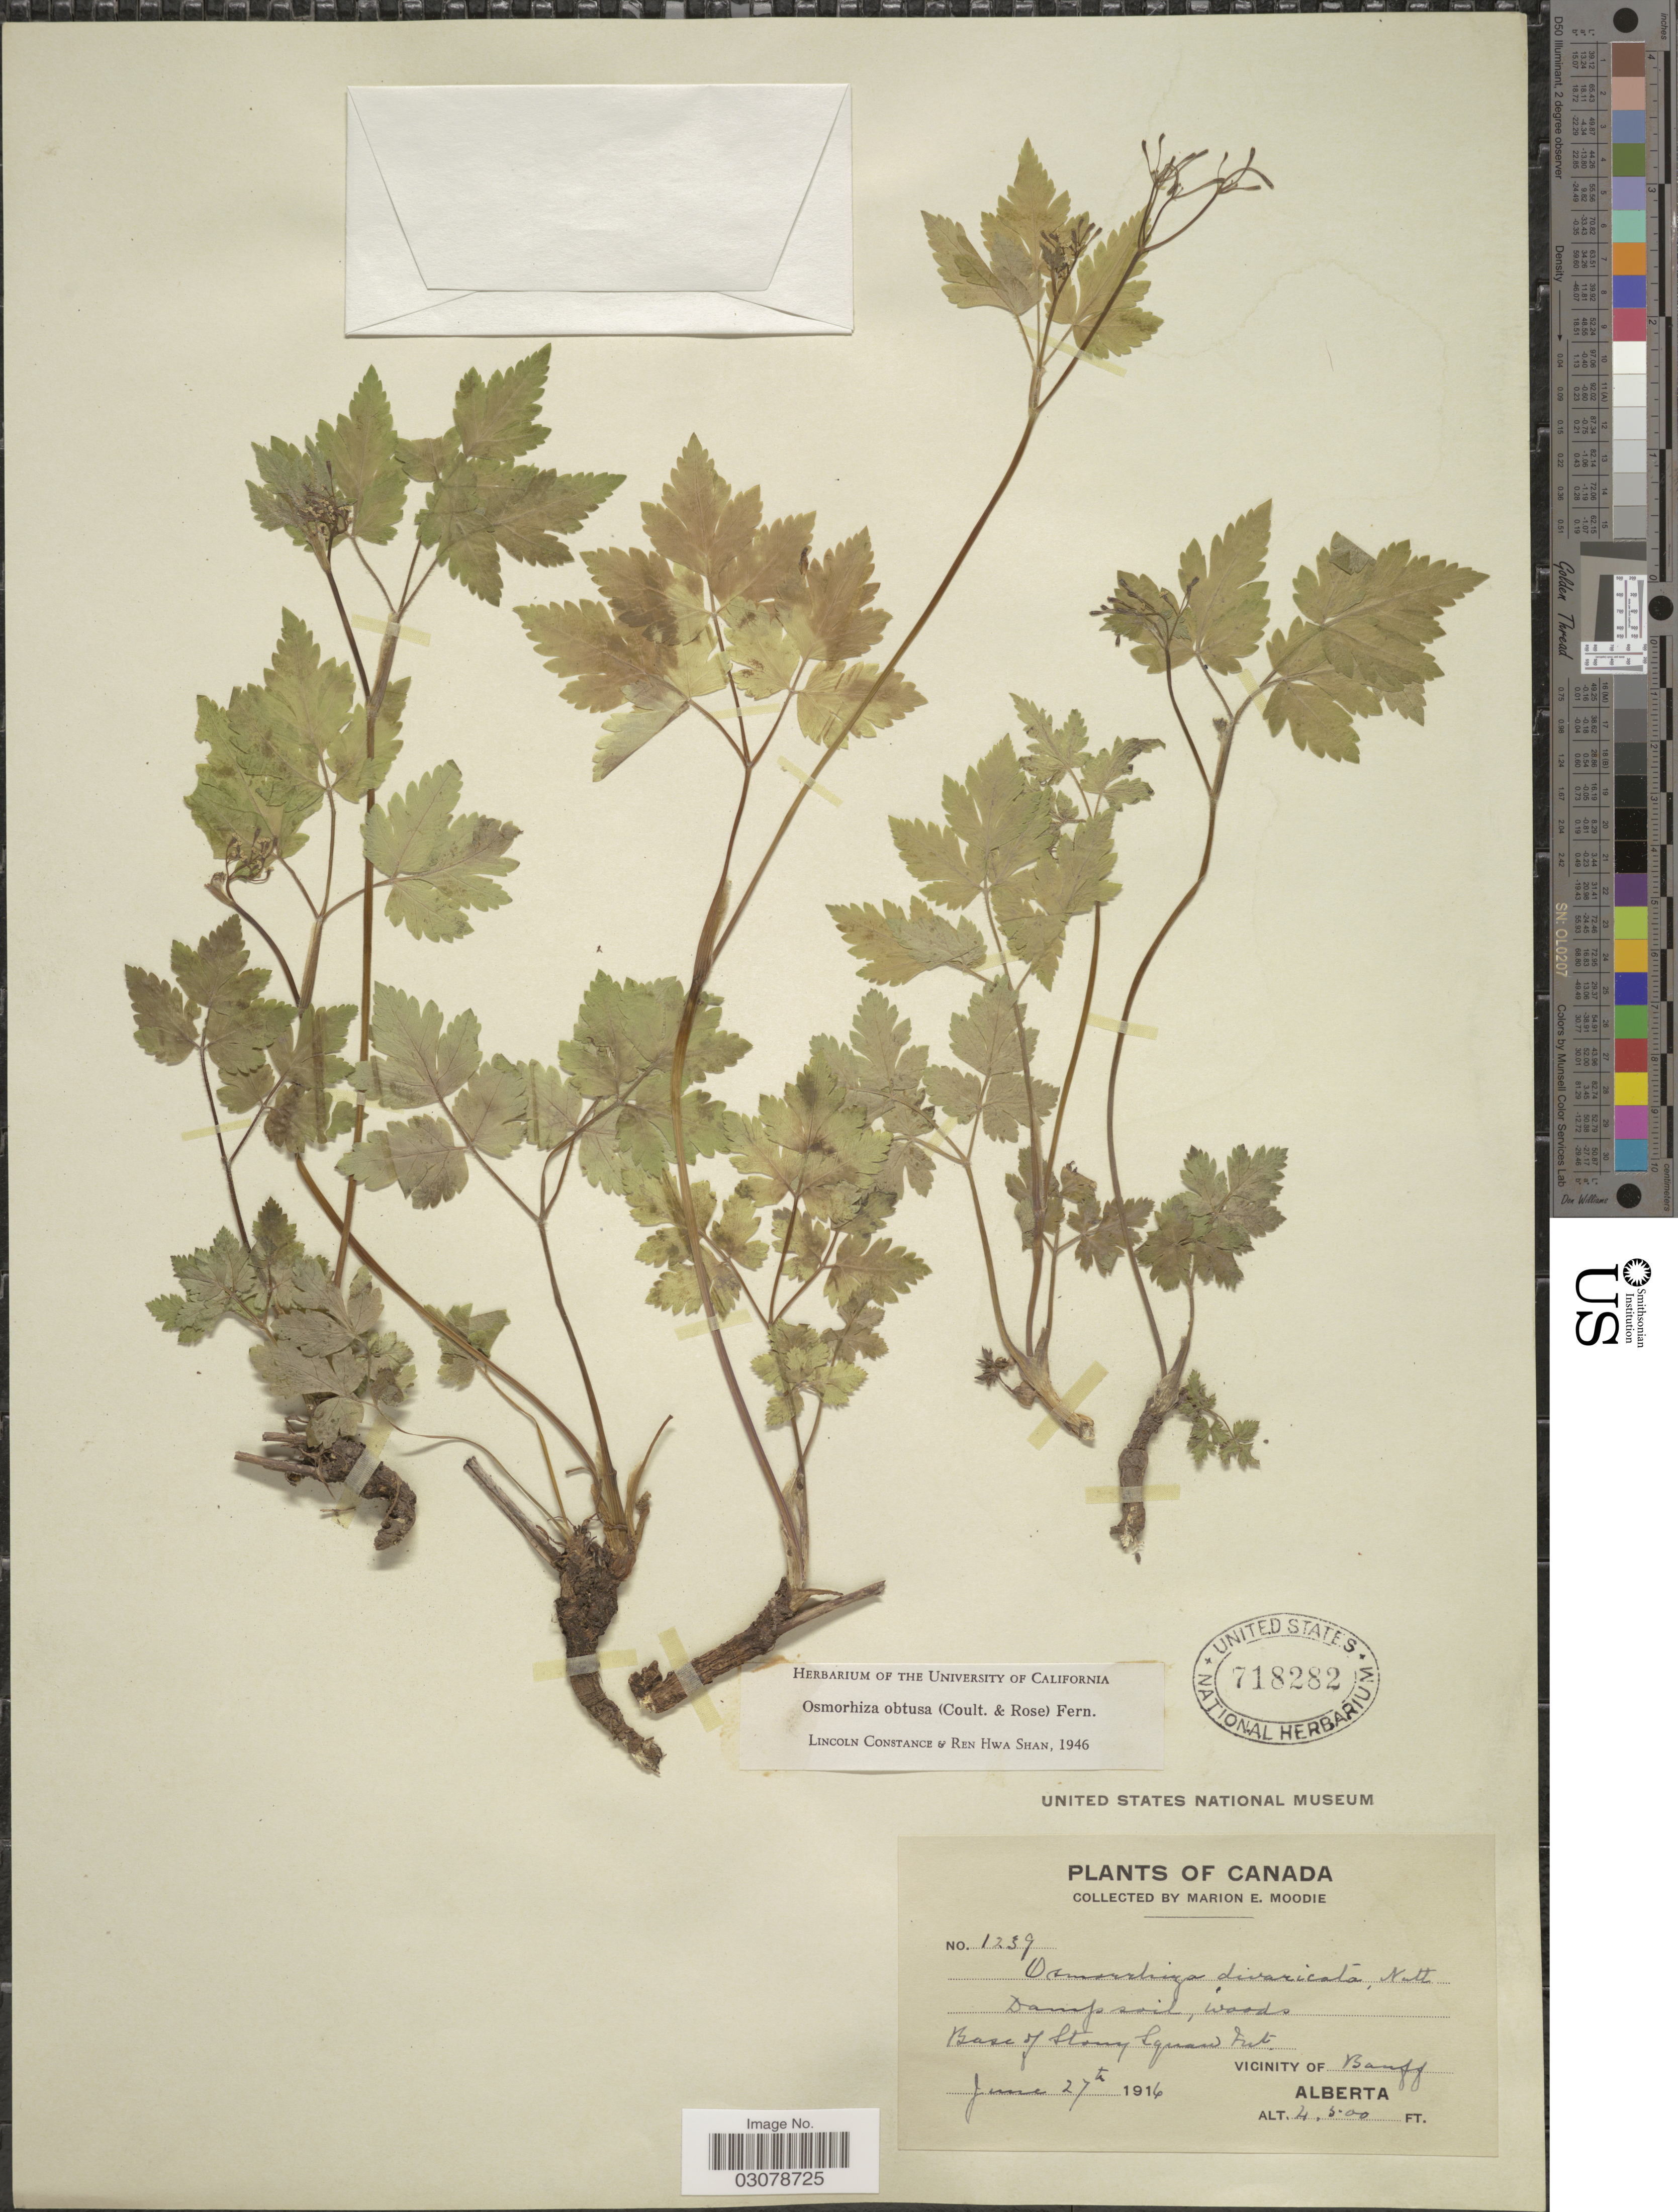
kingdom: Plantae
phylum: Tracheophyta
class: Magnoliopsida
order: Apiales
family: Apiaceae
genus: Osmorhiza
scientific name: Osmorhiza obtusa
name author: (J.M. Coult. & Rose) Fernald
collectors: M. E. Moodie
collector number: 1239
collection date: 1916-06-27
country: Canada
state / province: Alberta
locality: Base of Stony Squaw Mt., Vicinity of Banff.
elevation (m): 1372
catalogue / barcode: US 718282